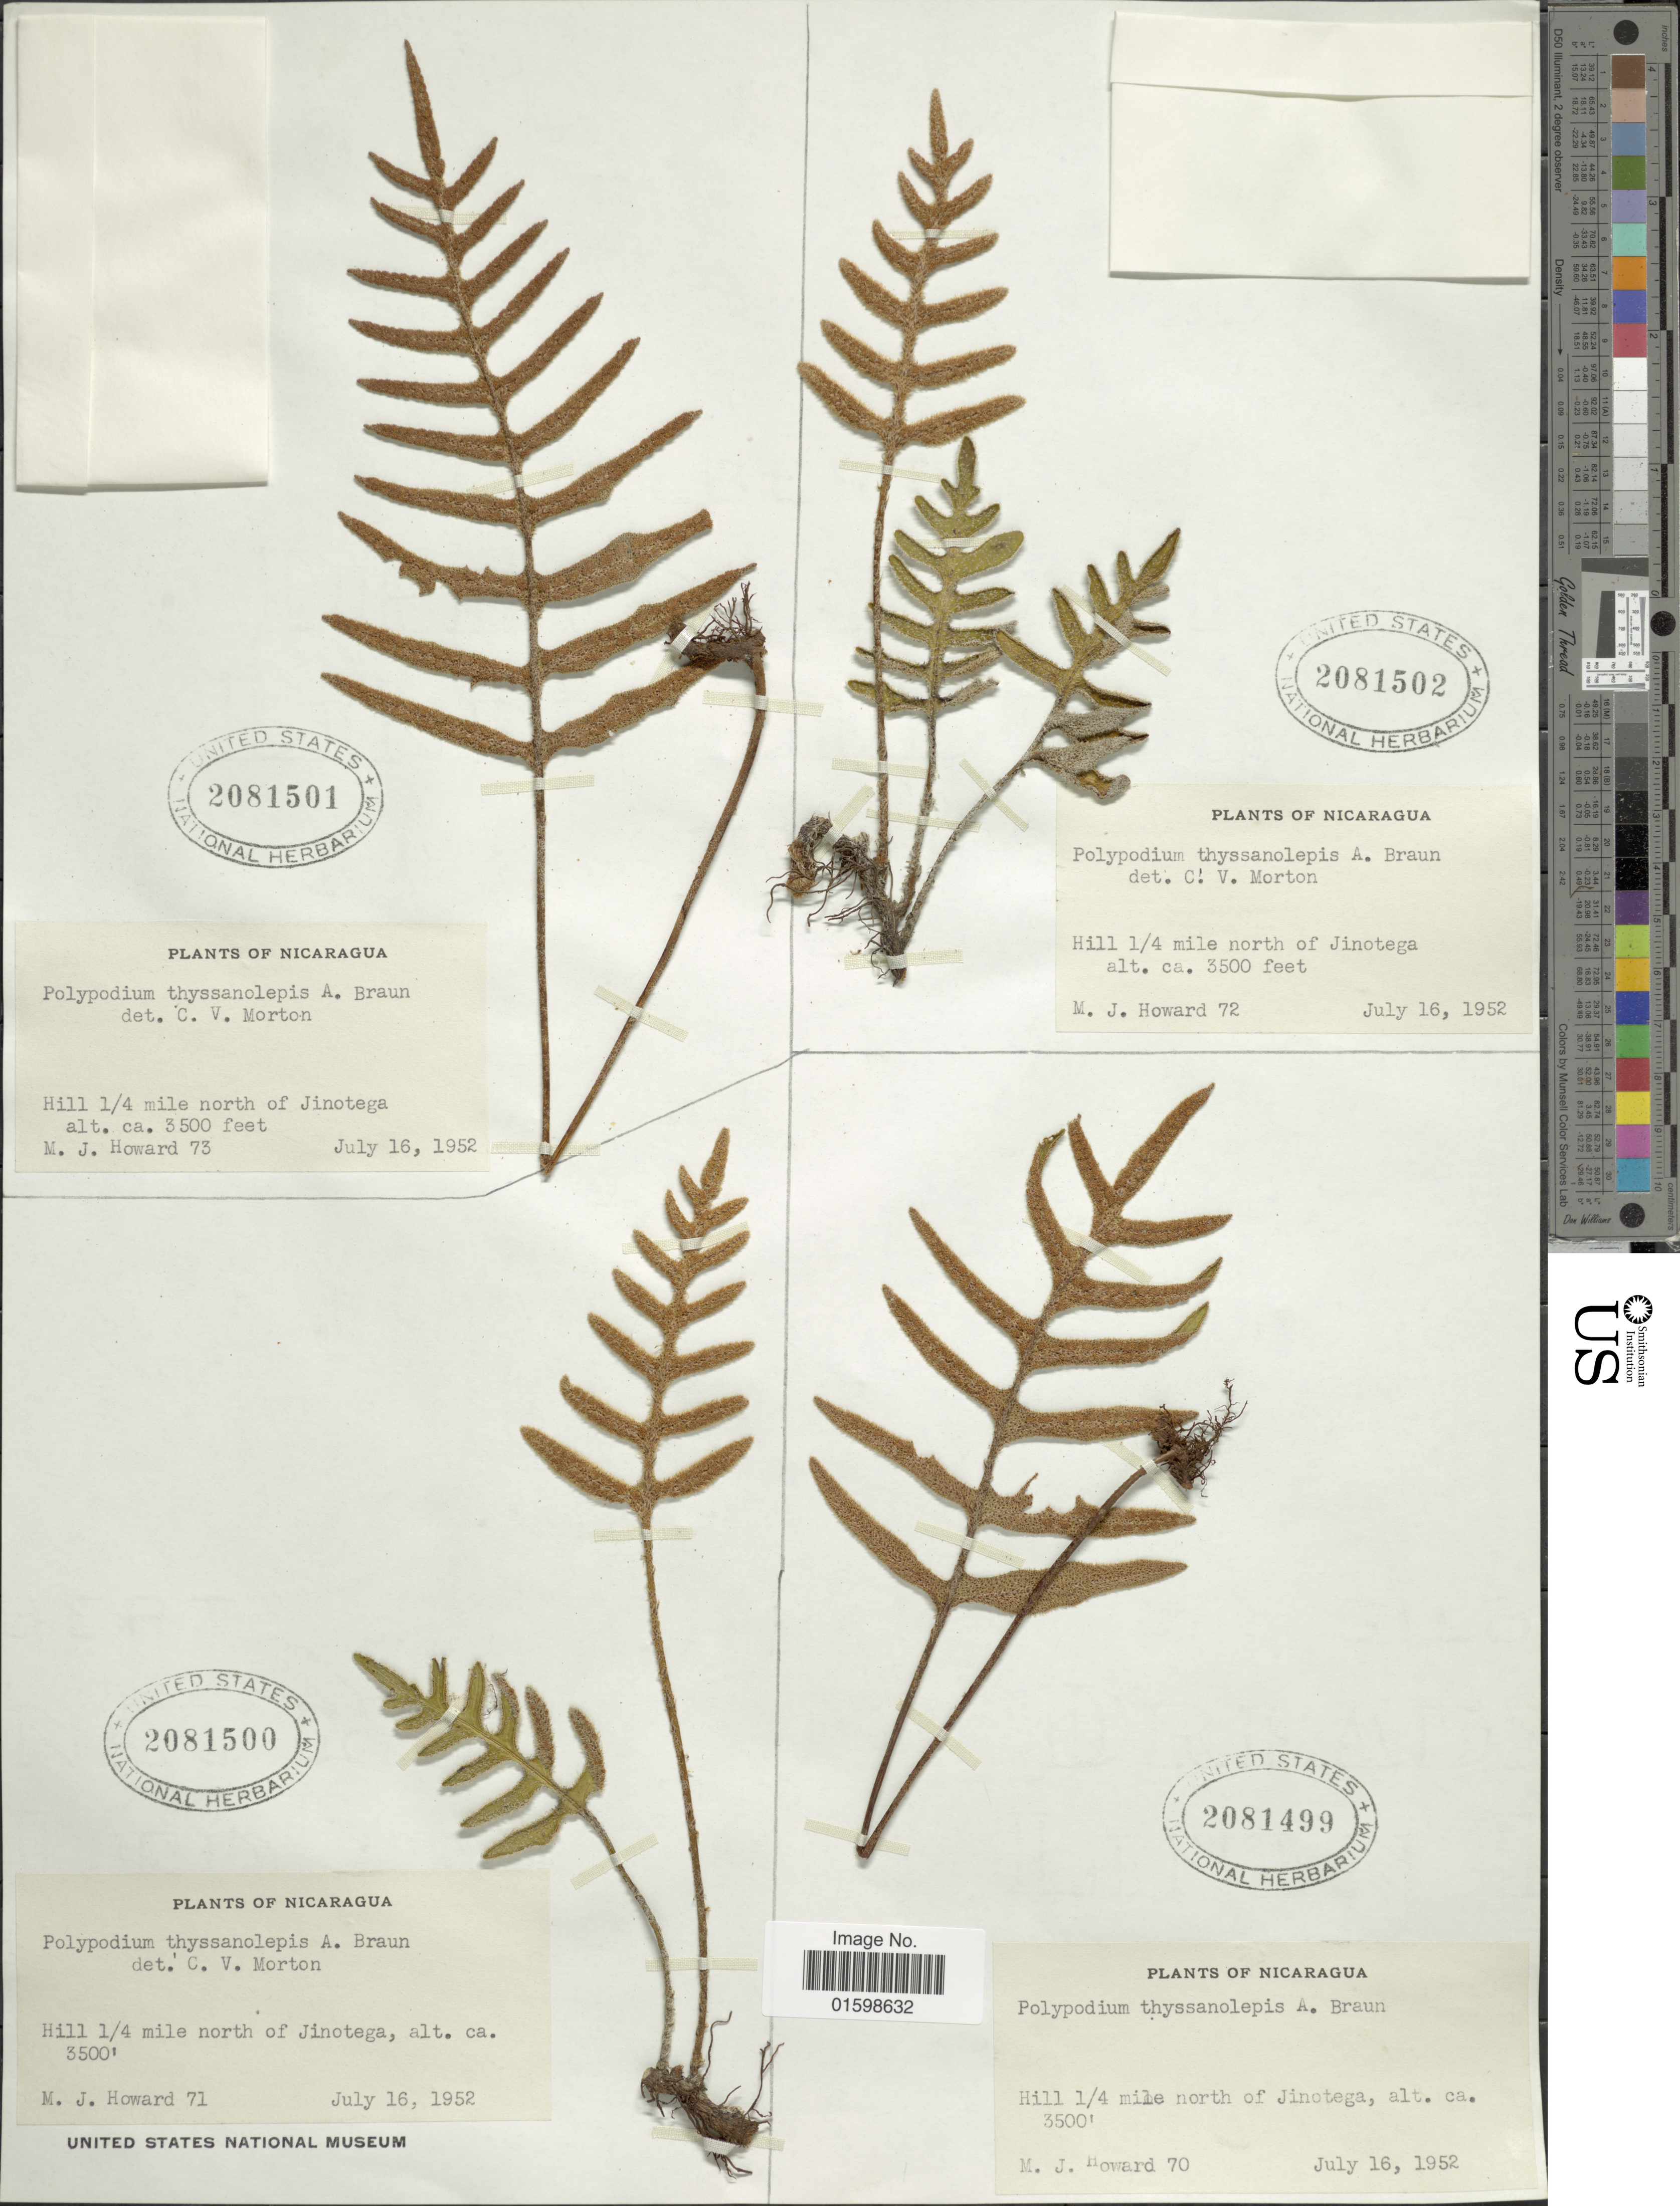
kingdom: Plantae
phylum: Tracheophyta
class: Polypodiopsida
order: Polypodiales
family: Polypodiaceae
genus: Pleopeltis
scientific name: Pleopeltis thyssanolepis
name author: (A. Braun ex Klotzsch) E.G. Andrews & Windham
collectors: M. Howard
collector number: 71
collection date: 1952-07-16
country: Nicaragua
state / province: Jinotega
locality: Hill 1/4 mile north of Jinotega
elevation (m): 1067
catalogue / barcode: US 2081500-2